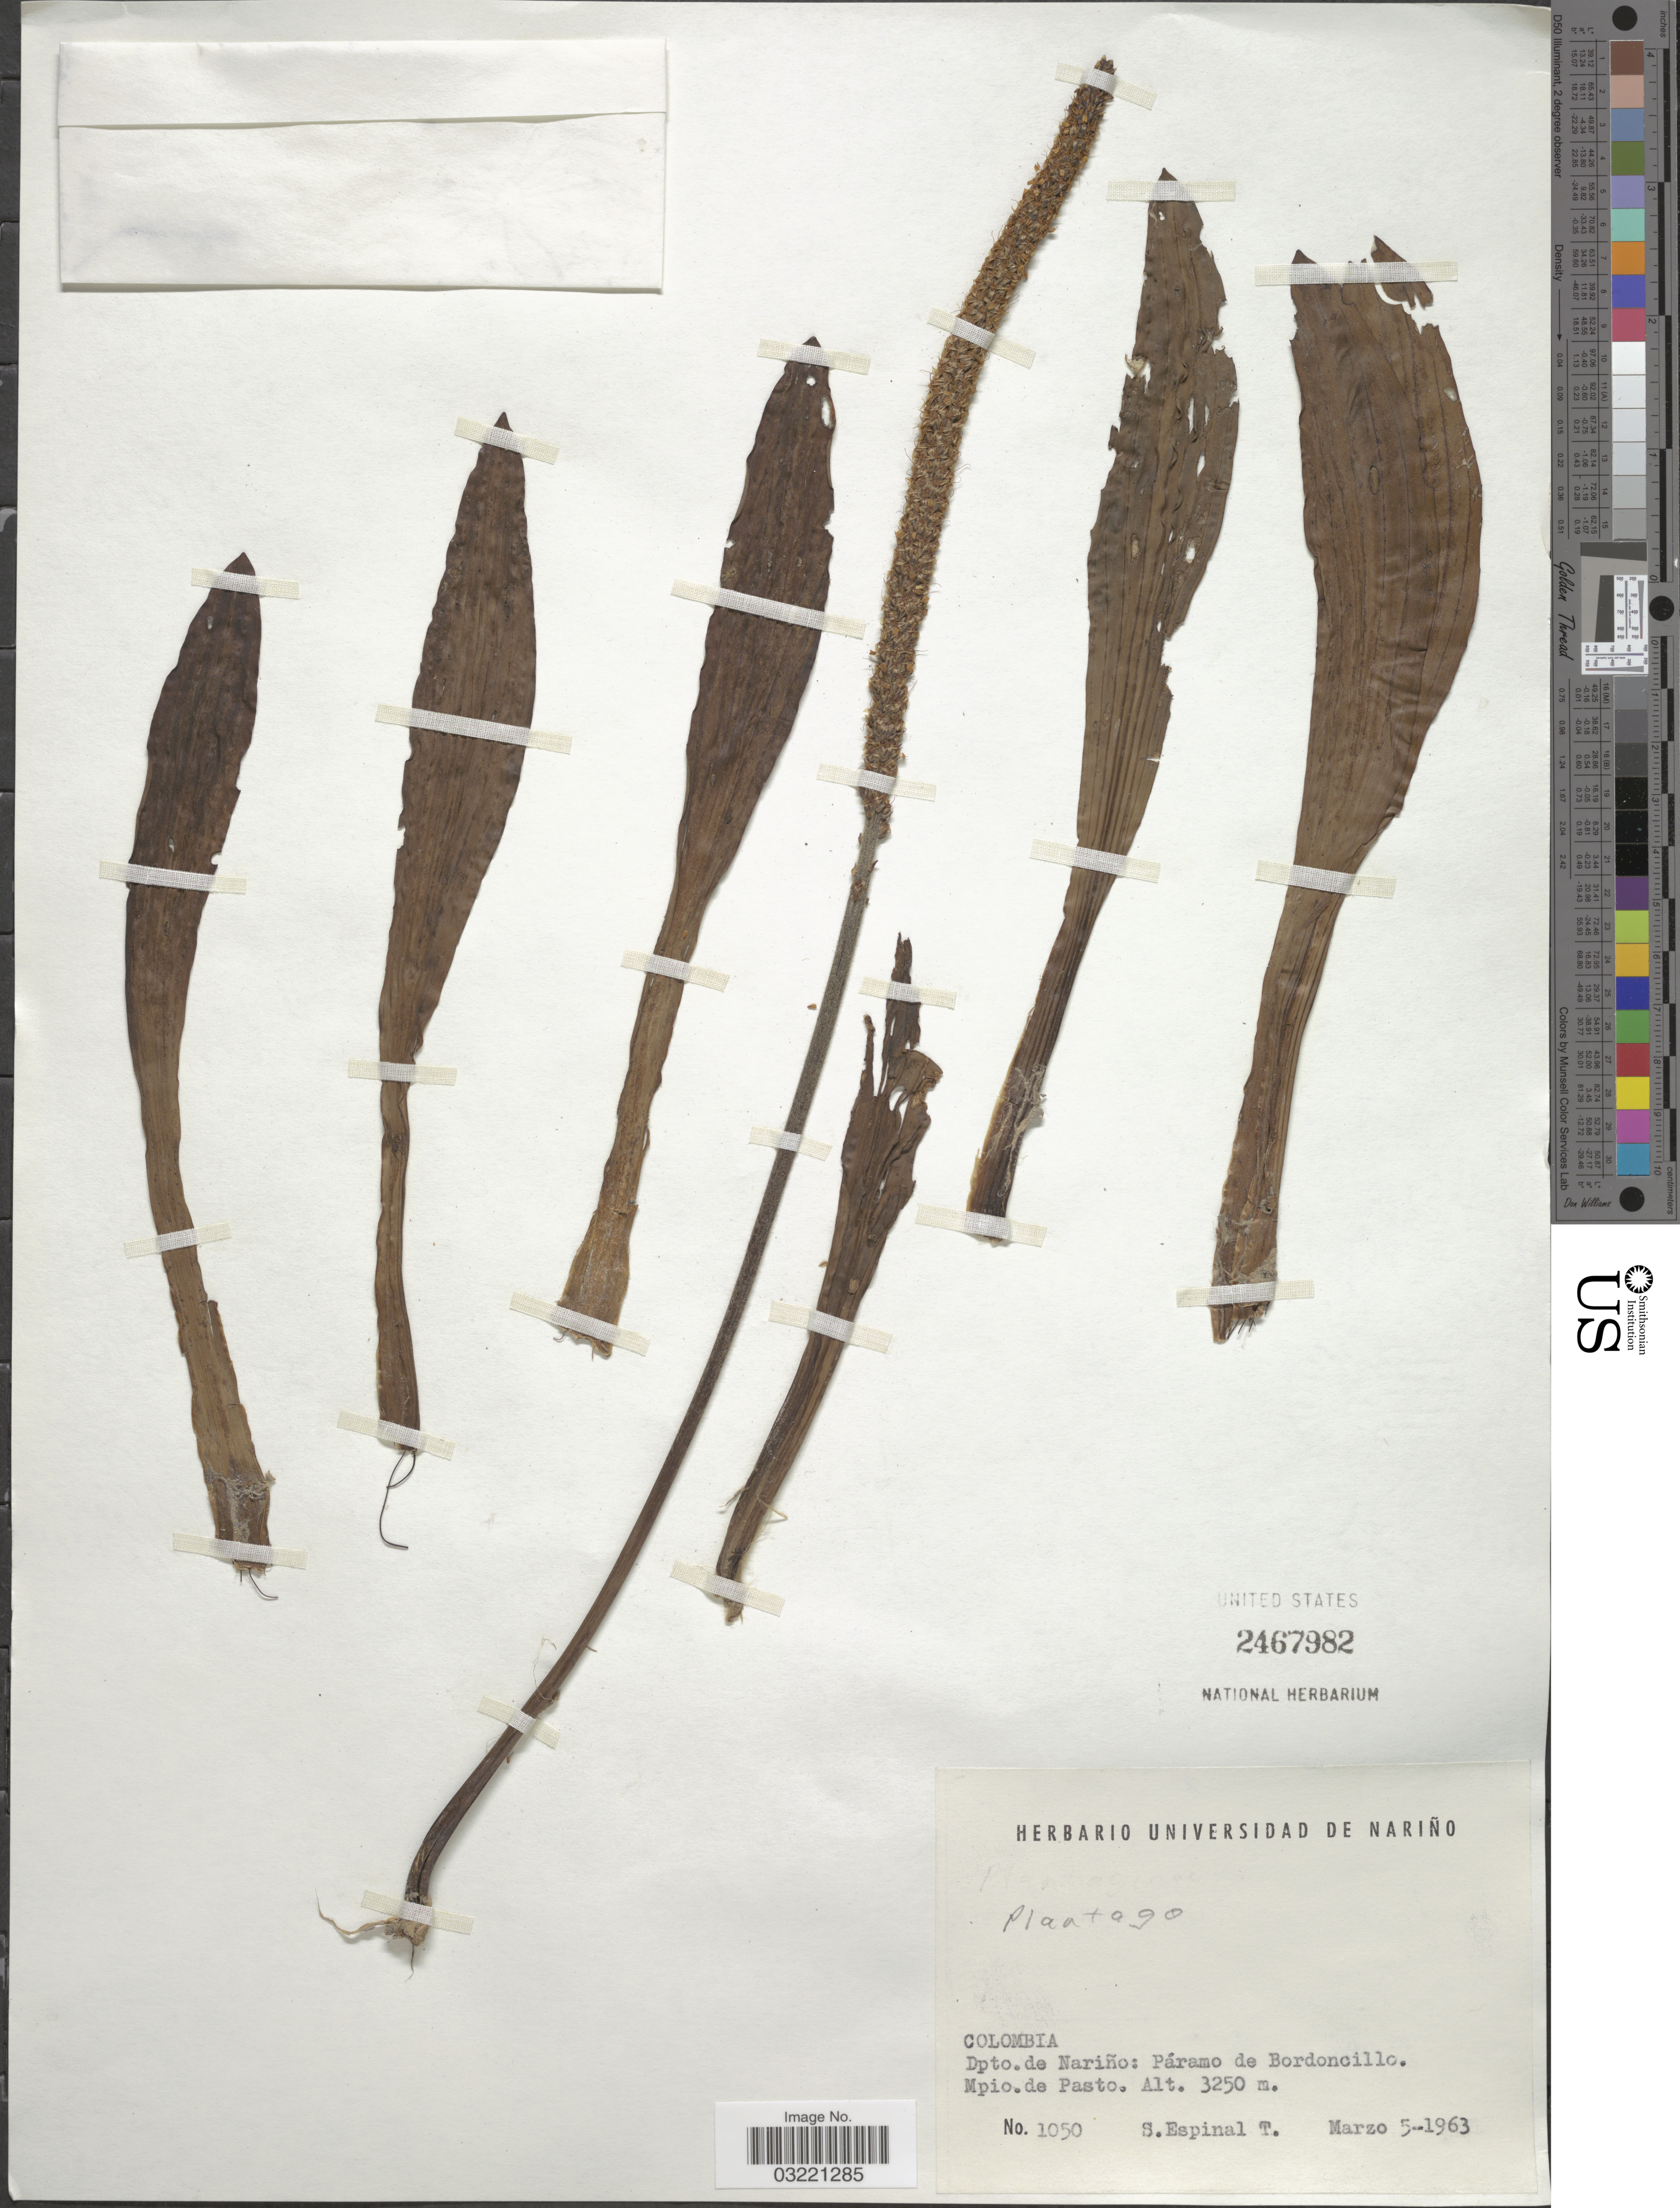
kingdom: Plantae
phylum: Tracheophyta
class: Magnoliopsida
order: Lamiales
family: Plantaginaceae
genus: Plantago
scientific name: Plantago sp.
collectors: S. Espinal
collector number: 1050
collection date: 1963-03-05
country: Colombia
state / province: Nariño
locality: Dpto. de Nariño: Páramo de Bordoncillo. Mpio. de Pasto.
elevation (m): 3250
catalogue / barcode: US 2467982